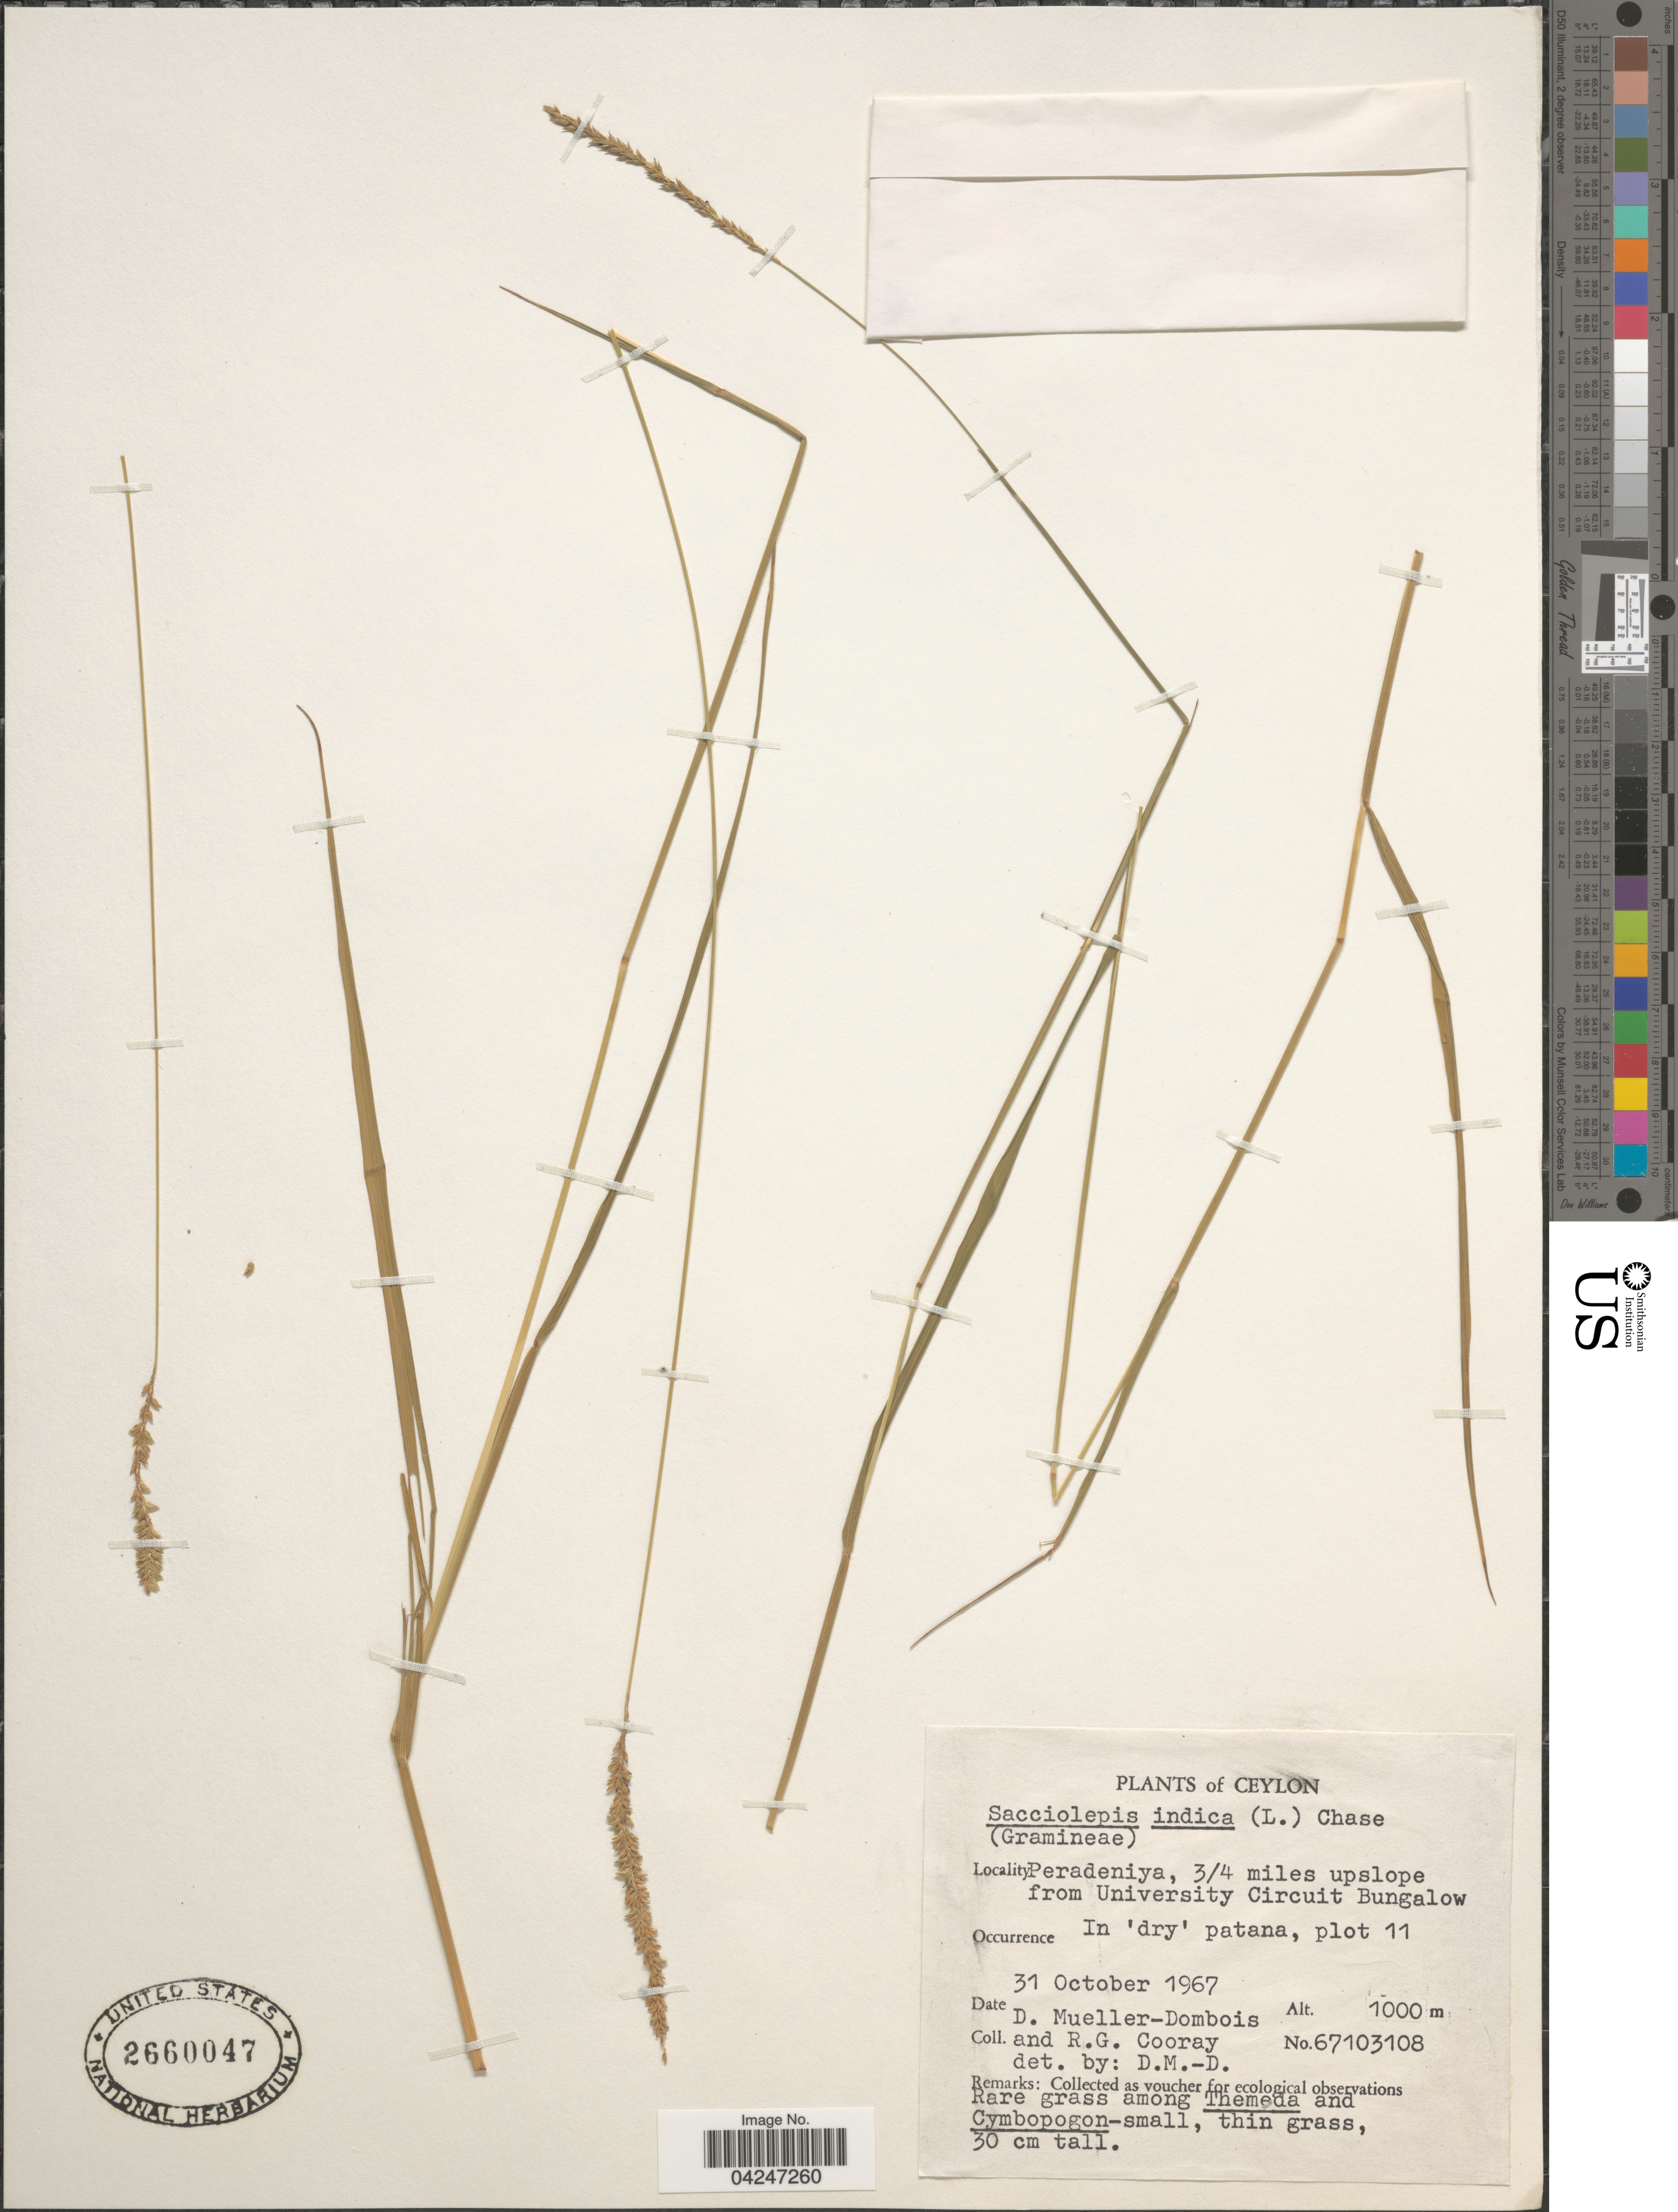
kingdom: Plantae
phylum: Tracheophyta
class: Liliopsida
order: Poales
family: Poaceae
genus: Sacciolepis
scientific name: Sacciolepis indica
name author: (L.) Chase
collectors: D. Mueller-Dombois & R. Cooray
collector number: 67103108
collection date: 1967-10-31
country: Sri Lanka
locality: Ceylon. Peradeniya, ¾ miles upslope from University Circuit Bungalow. In 'dry' patana, plot 11.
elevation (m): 1000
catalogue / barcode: US 2660047